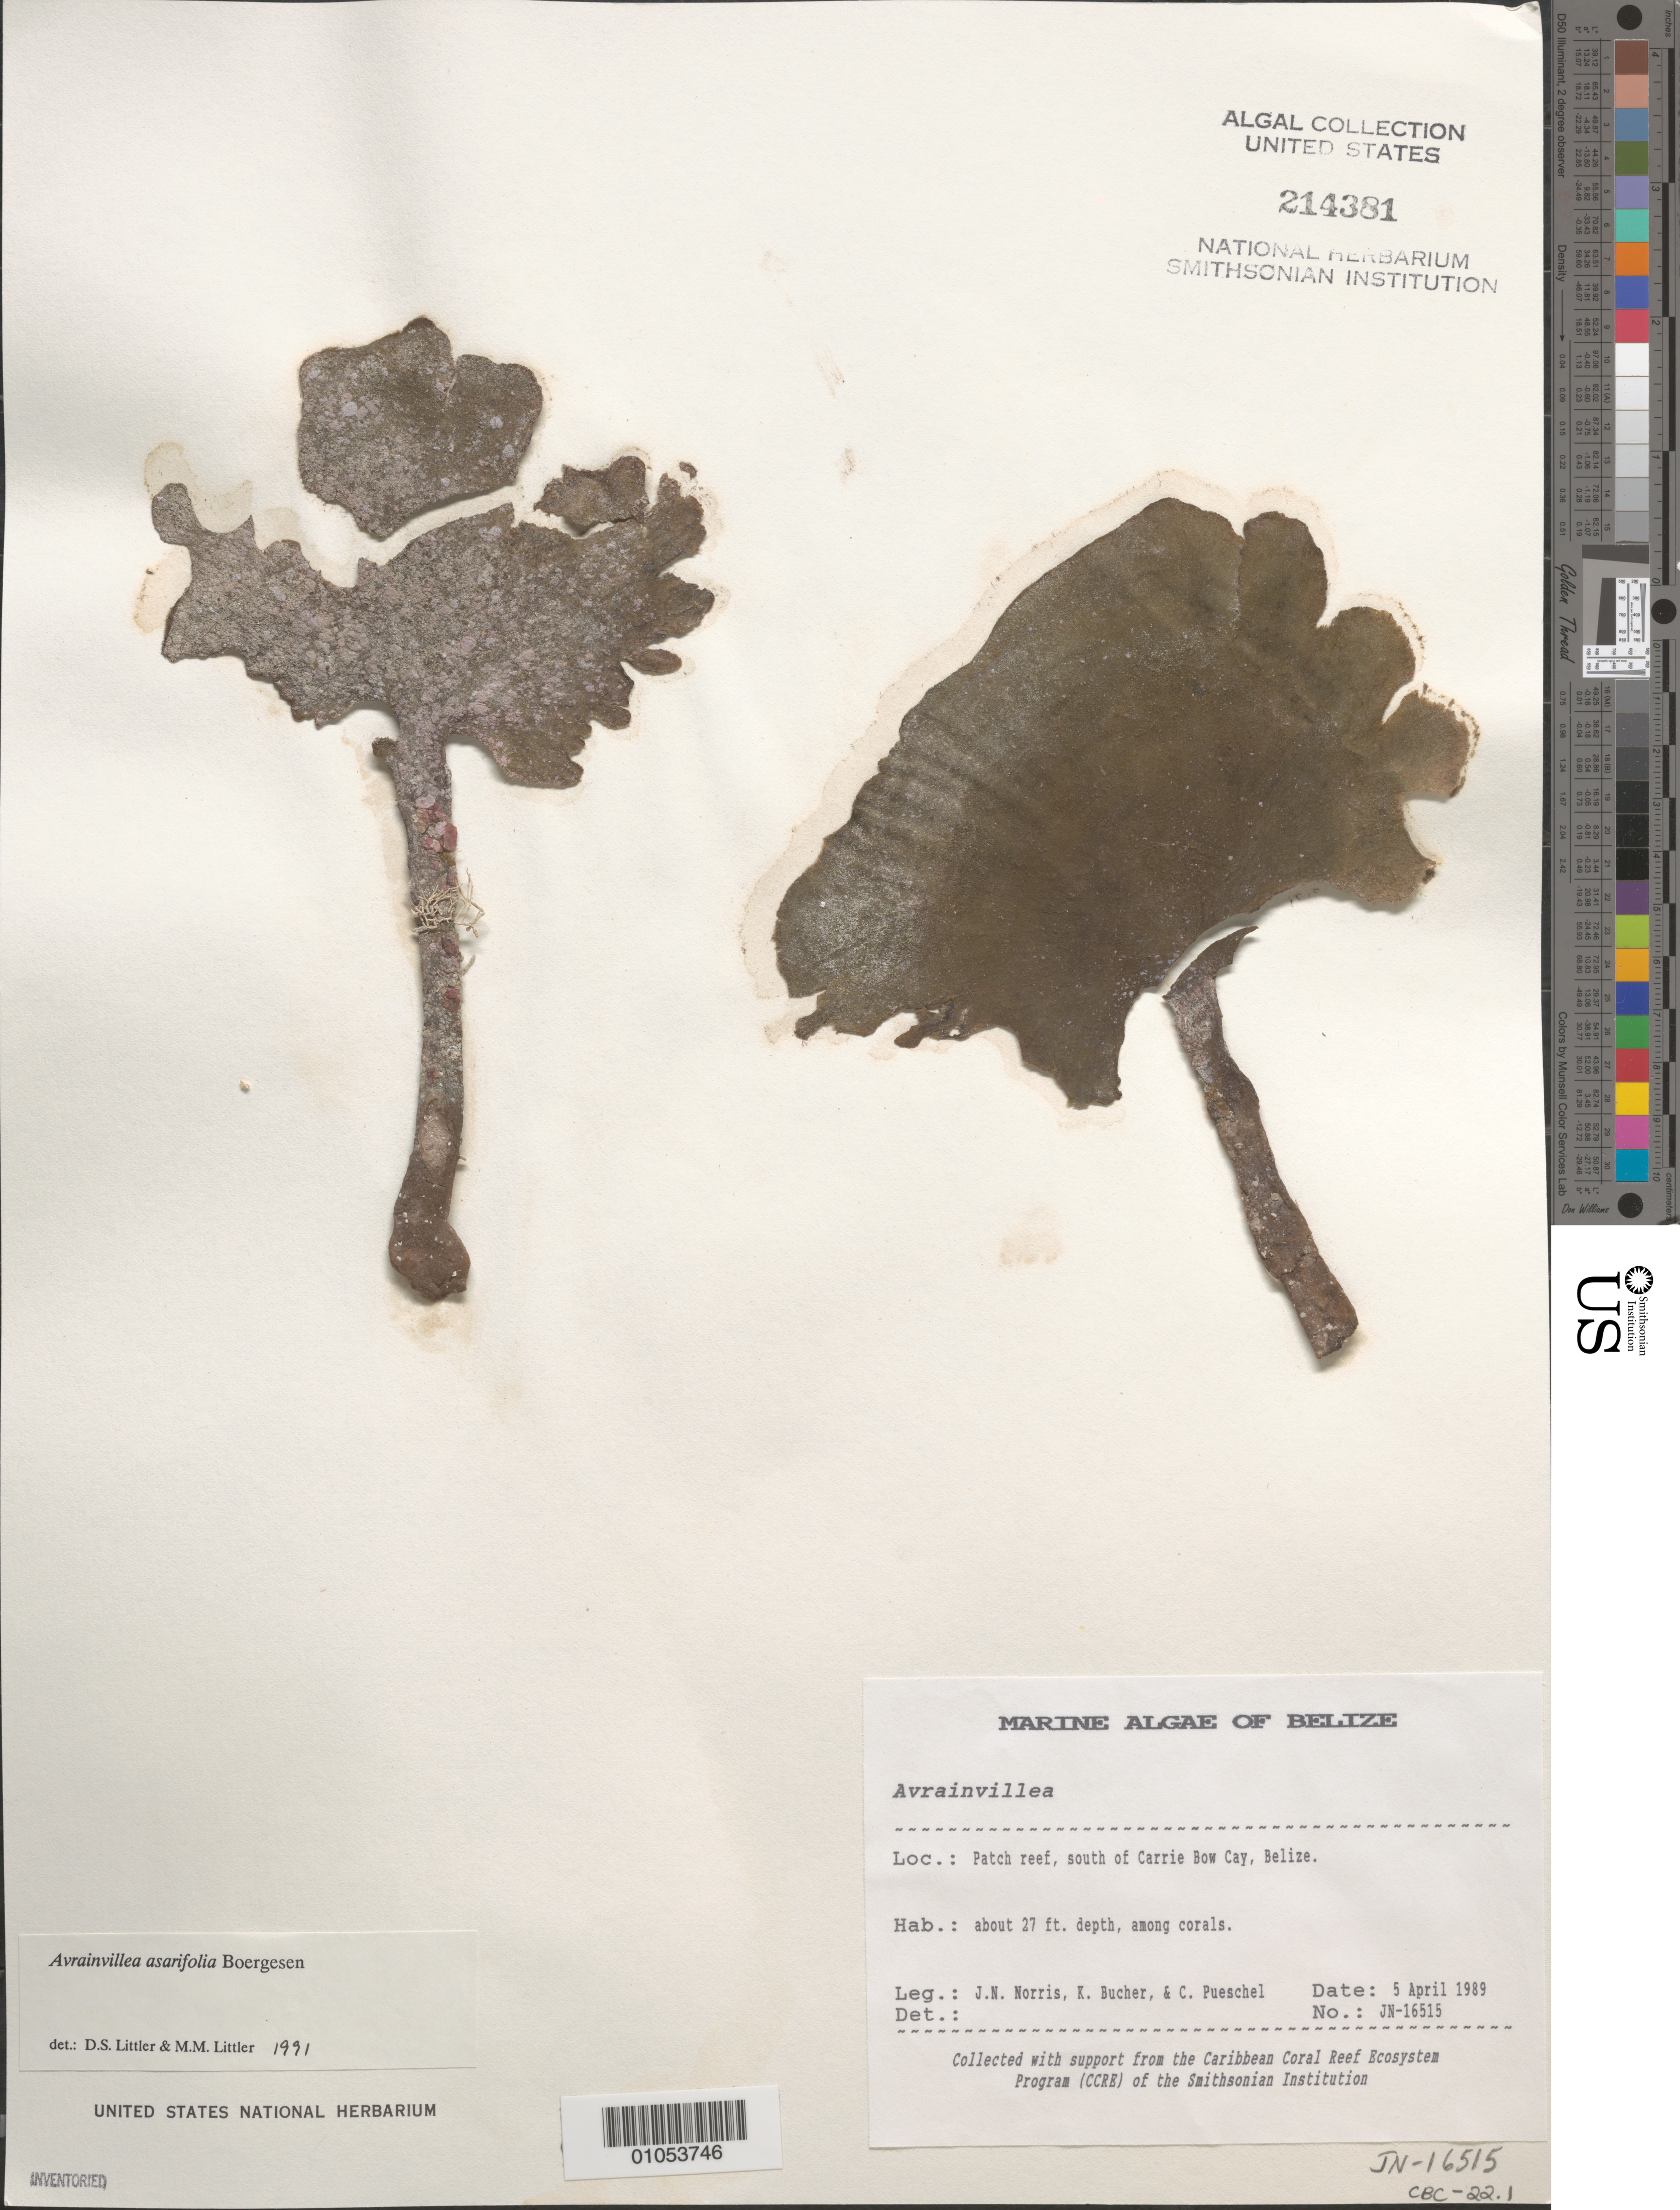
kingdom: Plantae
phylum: Chlorophyta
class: Ulvophyceae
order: Bryopsidales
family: Dichotomosiphonaceae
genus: Avrainvillea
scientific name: Avrainvillea asarifolia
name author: Børgesen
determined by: Littler, D. S.; Littler, M. M.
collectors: J. N. Norris, K. E. Bucher & C. Pueschel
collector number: JN-16515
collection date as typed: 05 Apr 1989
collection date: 1989-04-05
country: Belize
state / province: Stann Creek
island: Carrie Bow Cay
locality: South of Carrie Bow Cay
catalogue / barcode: US 214381